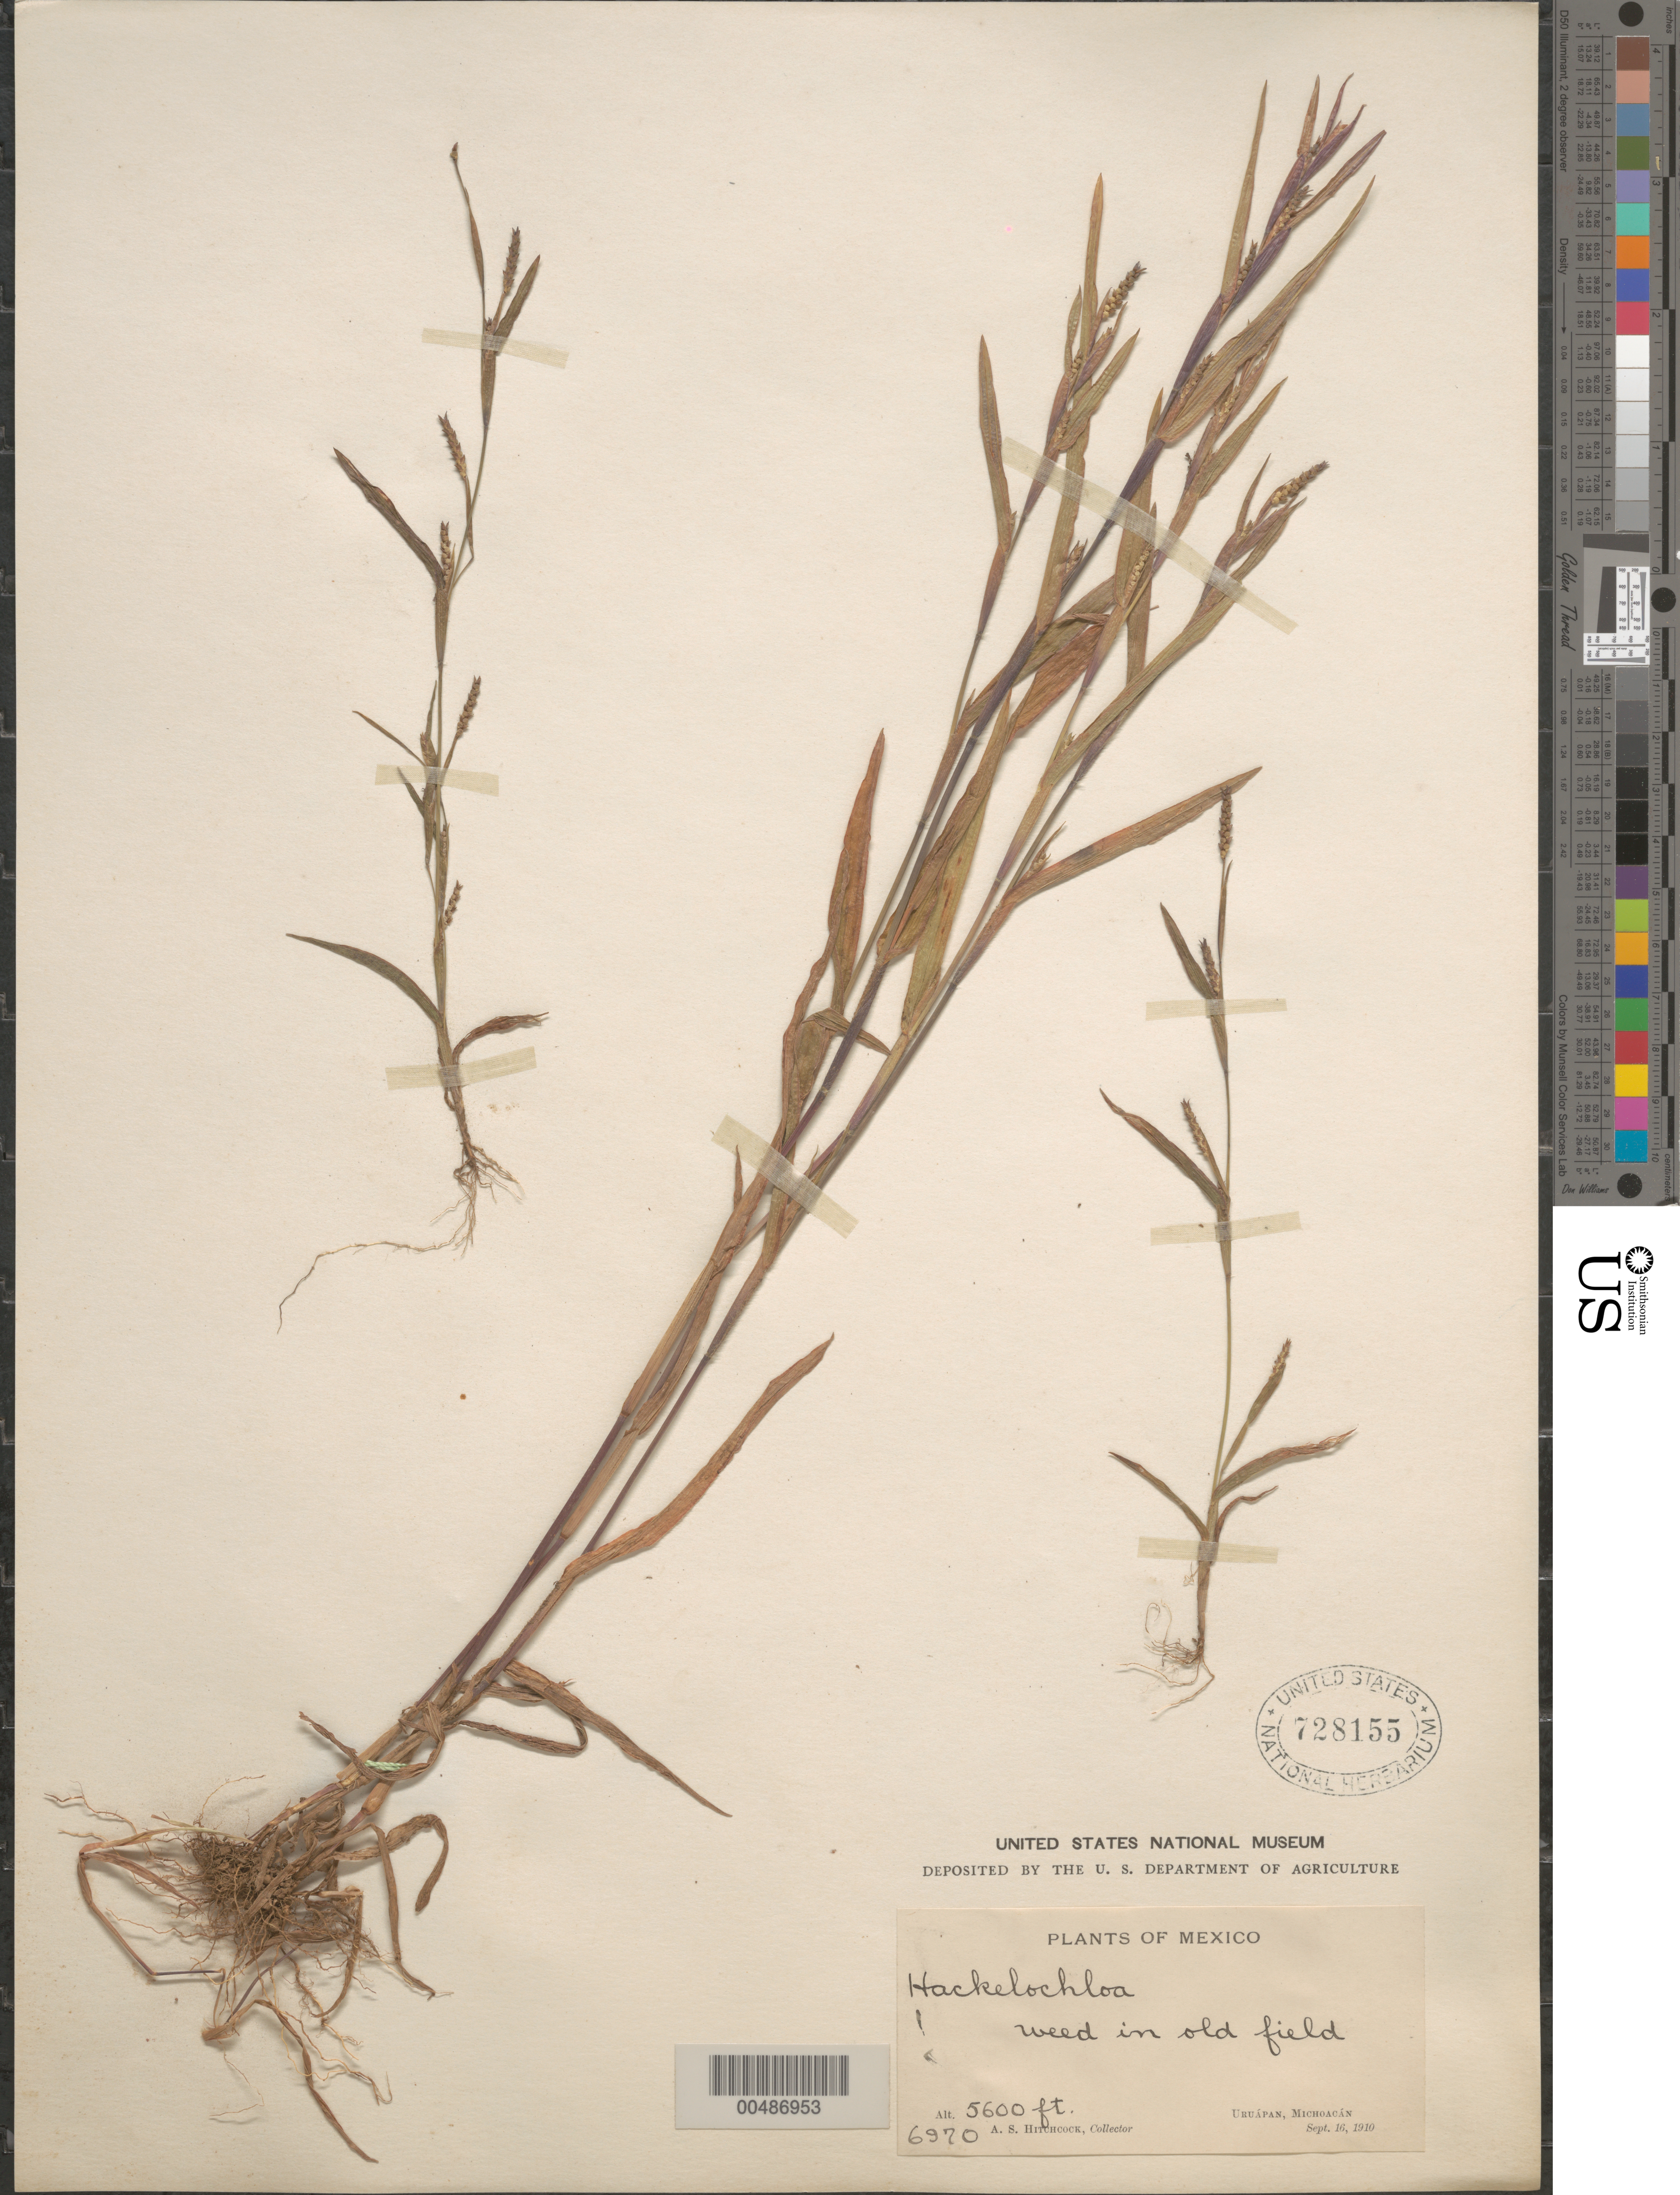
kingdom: Plantae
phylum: Tracheophyta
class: Liliopsida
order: Poales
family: Poaceae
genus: Hackelochloa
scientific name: Hackelochloa granularis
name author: (L.) Kuntze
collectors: A. S. Hitchcock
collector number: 6970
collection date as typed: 16 Sep 1910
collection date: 1910-09-16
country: Mexico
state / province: Michoacán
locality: Uruapán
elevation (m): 1707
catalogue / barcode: US 728155